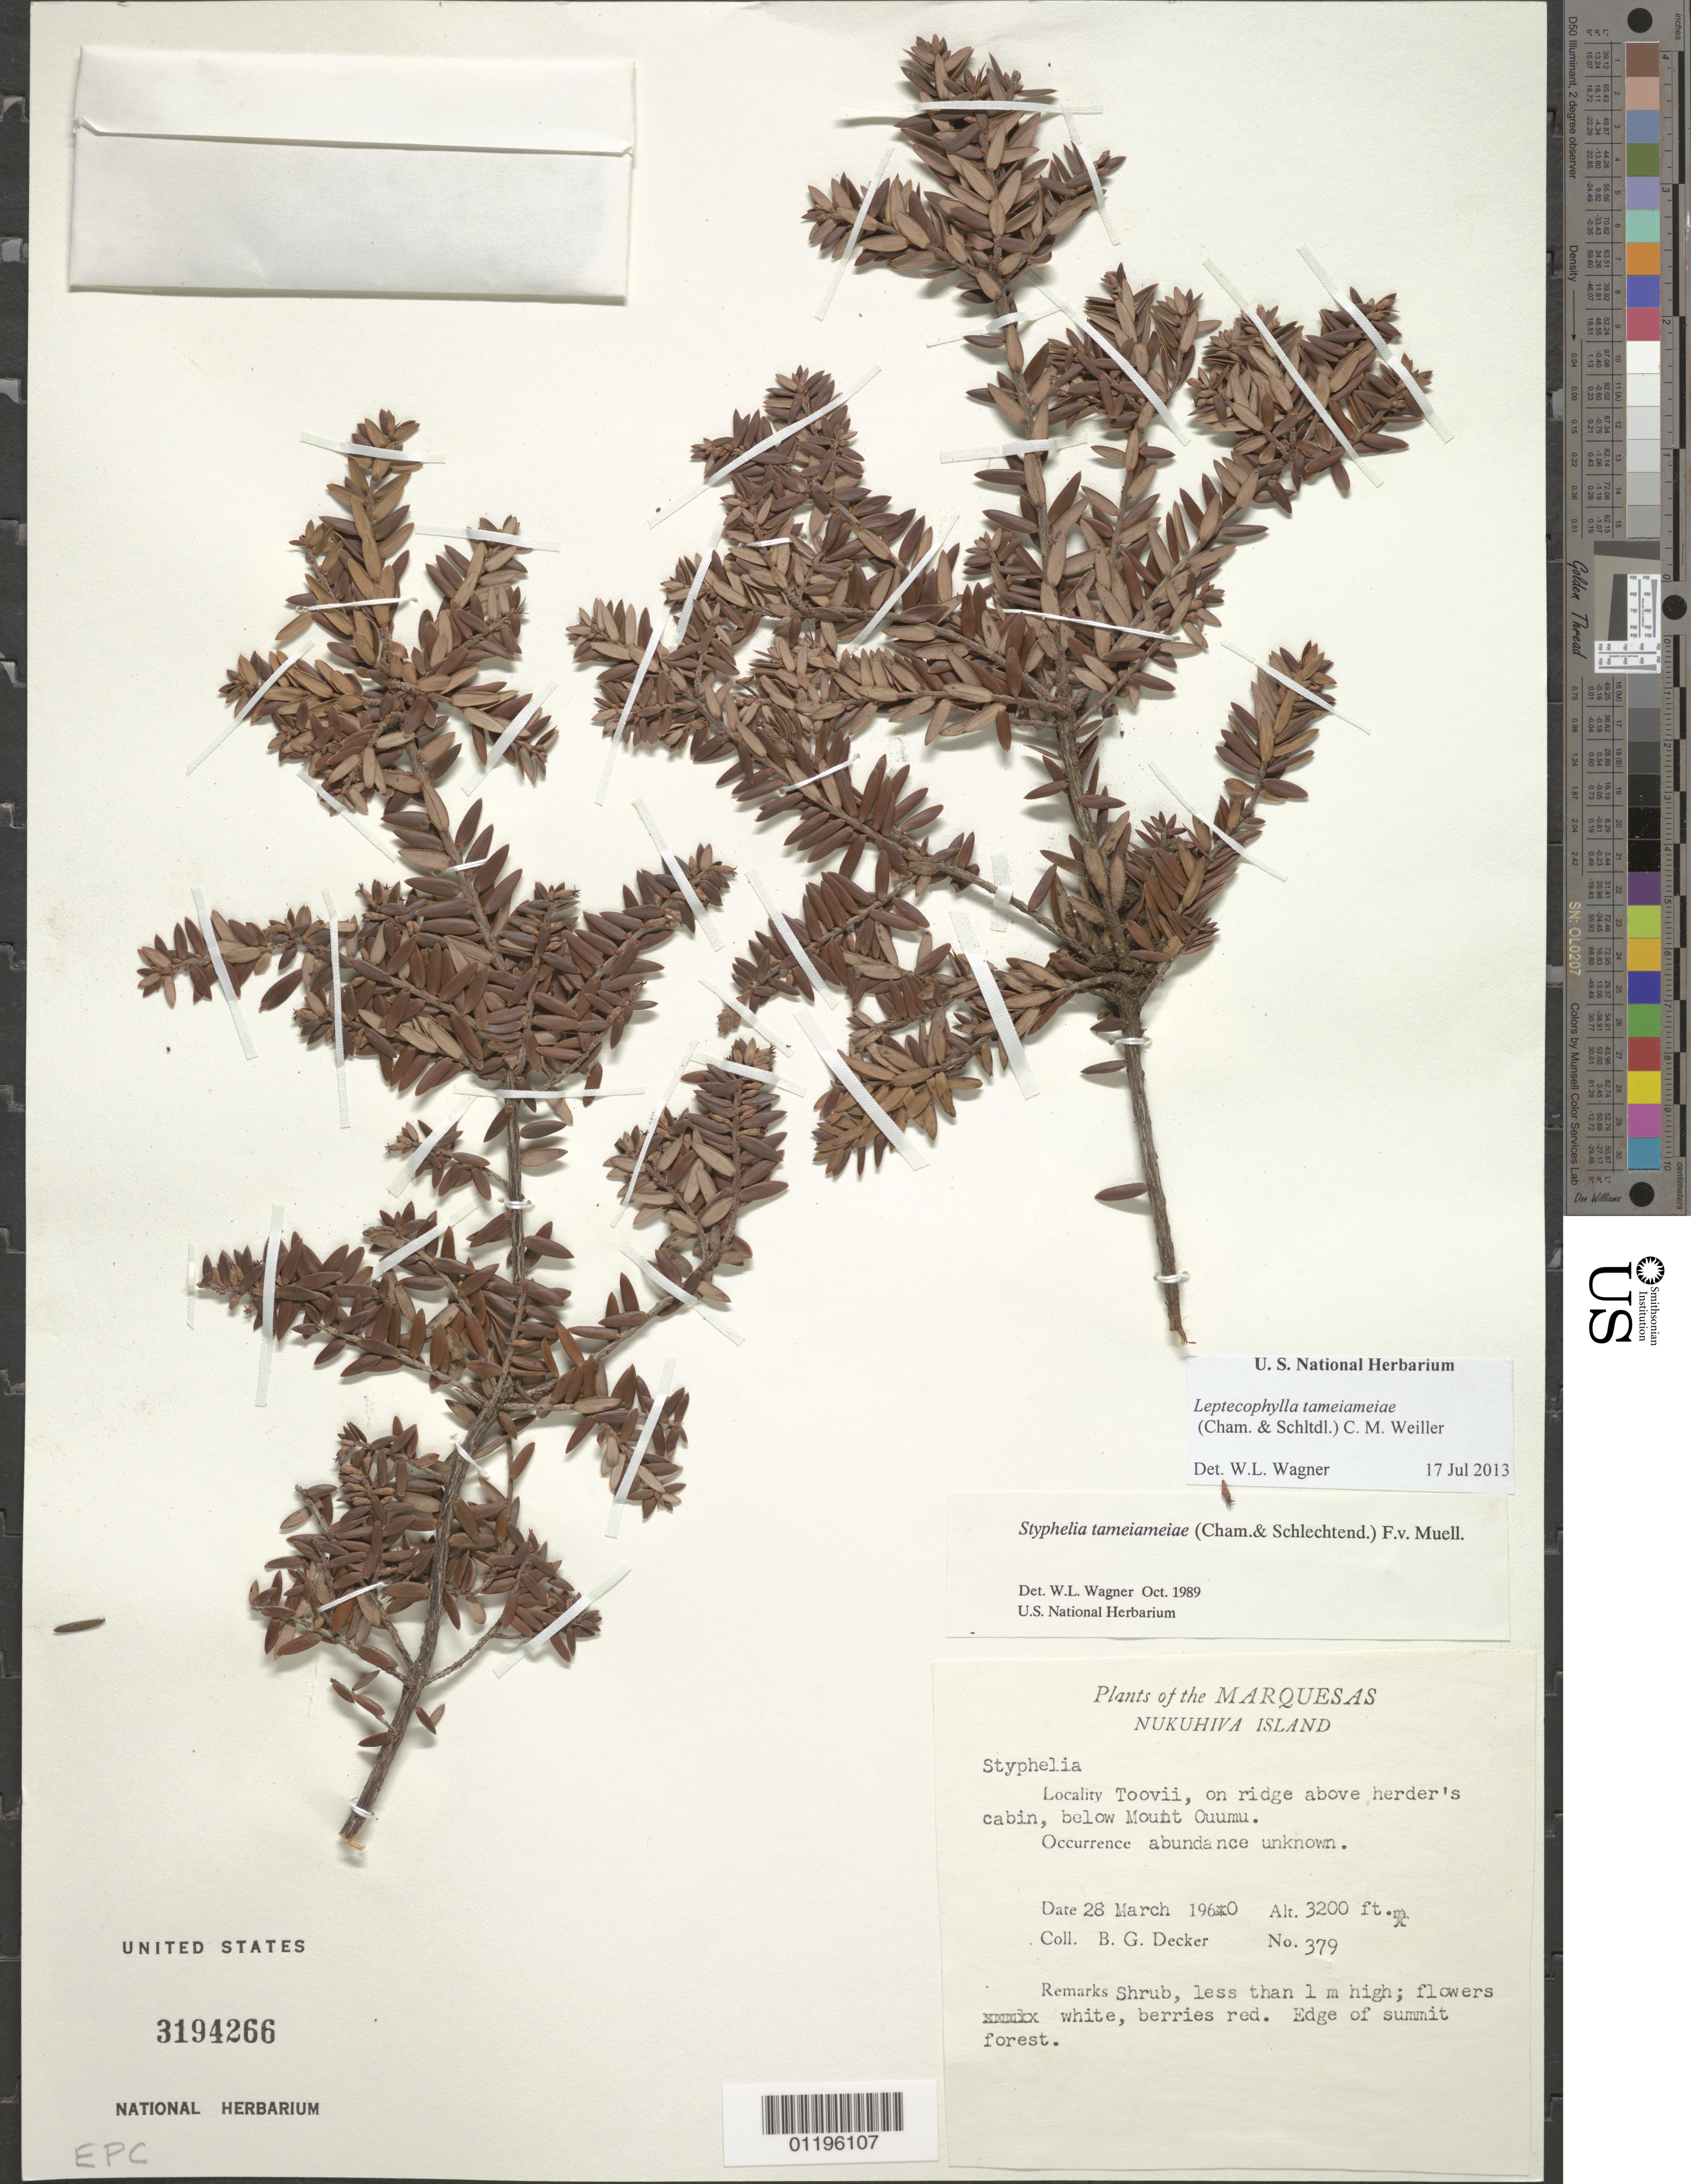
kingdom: Plantae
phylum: Tracheophyta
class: Magnoliopsida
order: Ericales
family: Ericaceae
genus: Leptecophylla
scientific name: Leptecophylla tameiameiae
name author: (Cham. & Schltdl.) C.M. Weiller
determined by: Wagner, W. L., (BOT), Smithsonian Institution - National Museum of Natural History (UNITED STATES)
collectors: B. G. Decker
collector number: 379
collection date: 1960-03-28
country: French Polynesia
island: Nuku Hiva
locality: Toovii, on ridge above herder's cabin, below Mt. Ouumu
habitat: Edge of cloud forest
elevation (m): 975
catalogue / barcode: US 3194266